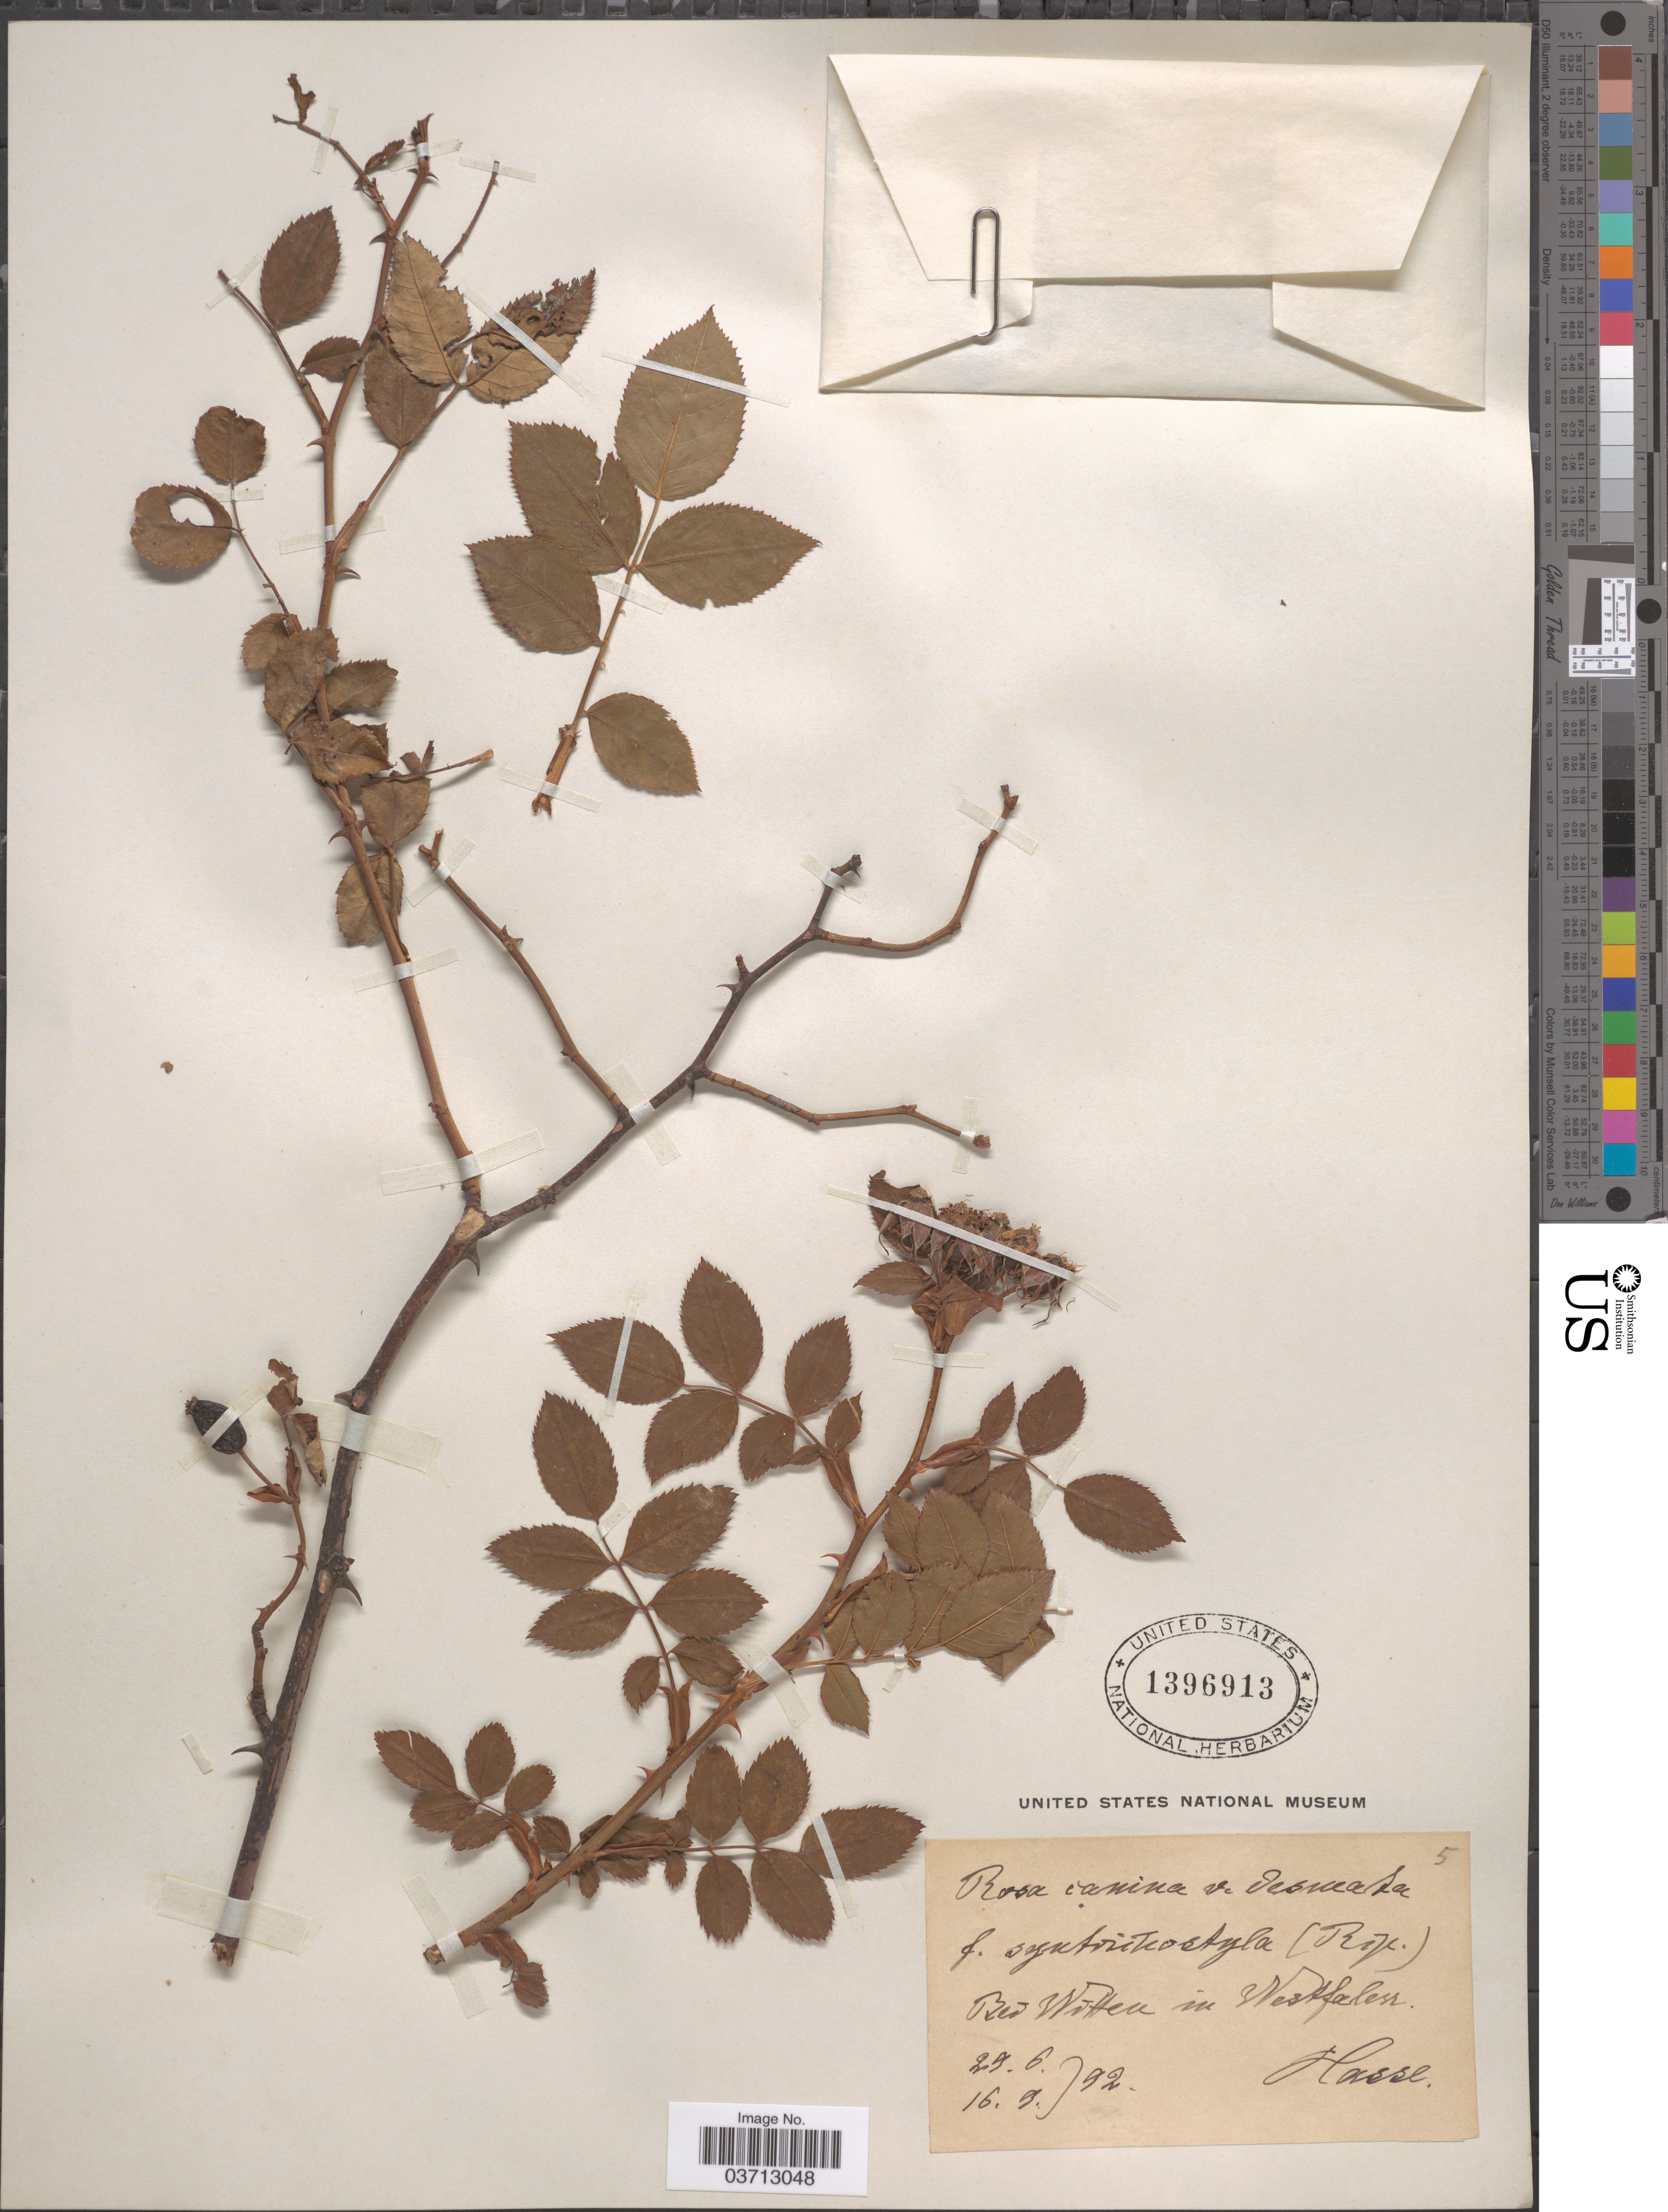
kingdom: Plantae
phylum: Tracheophyta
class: Magnoliopsida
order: Rosales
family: Rosaceae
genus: Rosa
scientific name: Rosa canina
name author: L.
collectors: -. Hasse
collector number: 5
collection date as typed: Transcribed d/m/y: 29/6/92 to 16/9/92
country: Germany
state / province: Nordrhein-Westfalen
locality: Bed Witten in Westfalen.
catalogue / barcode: US 1396913